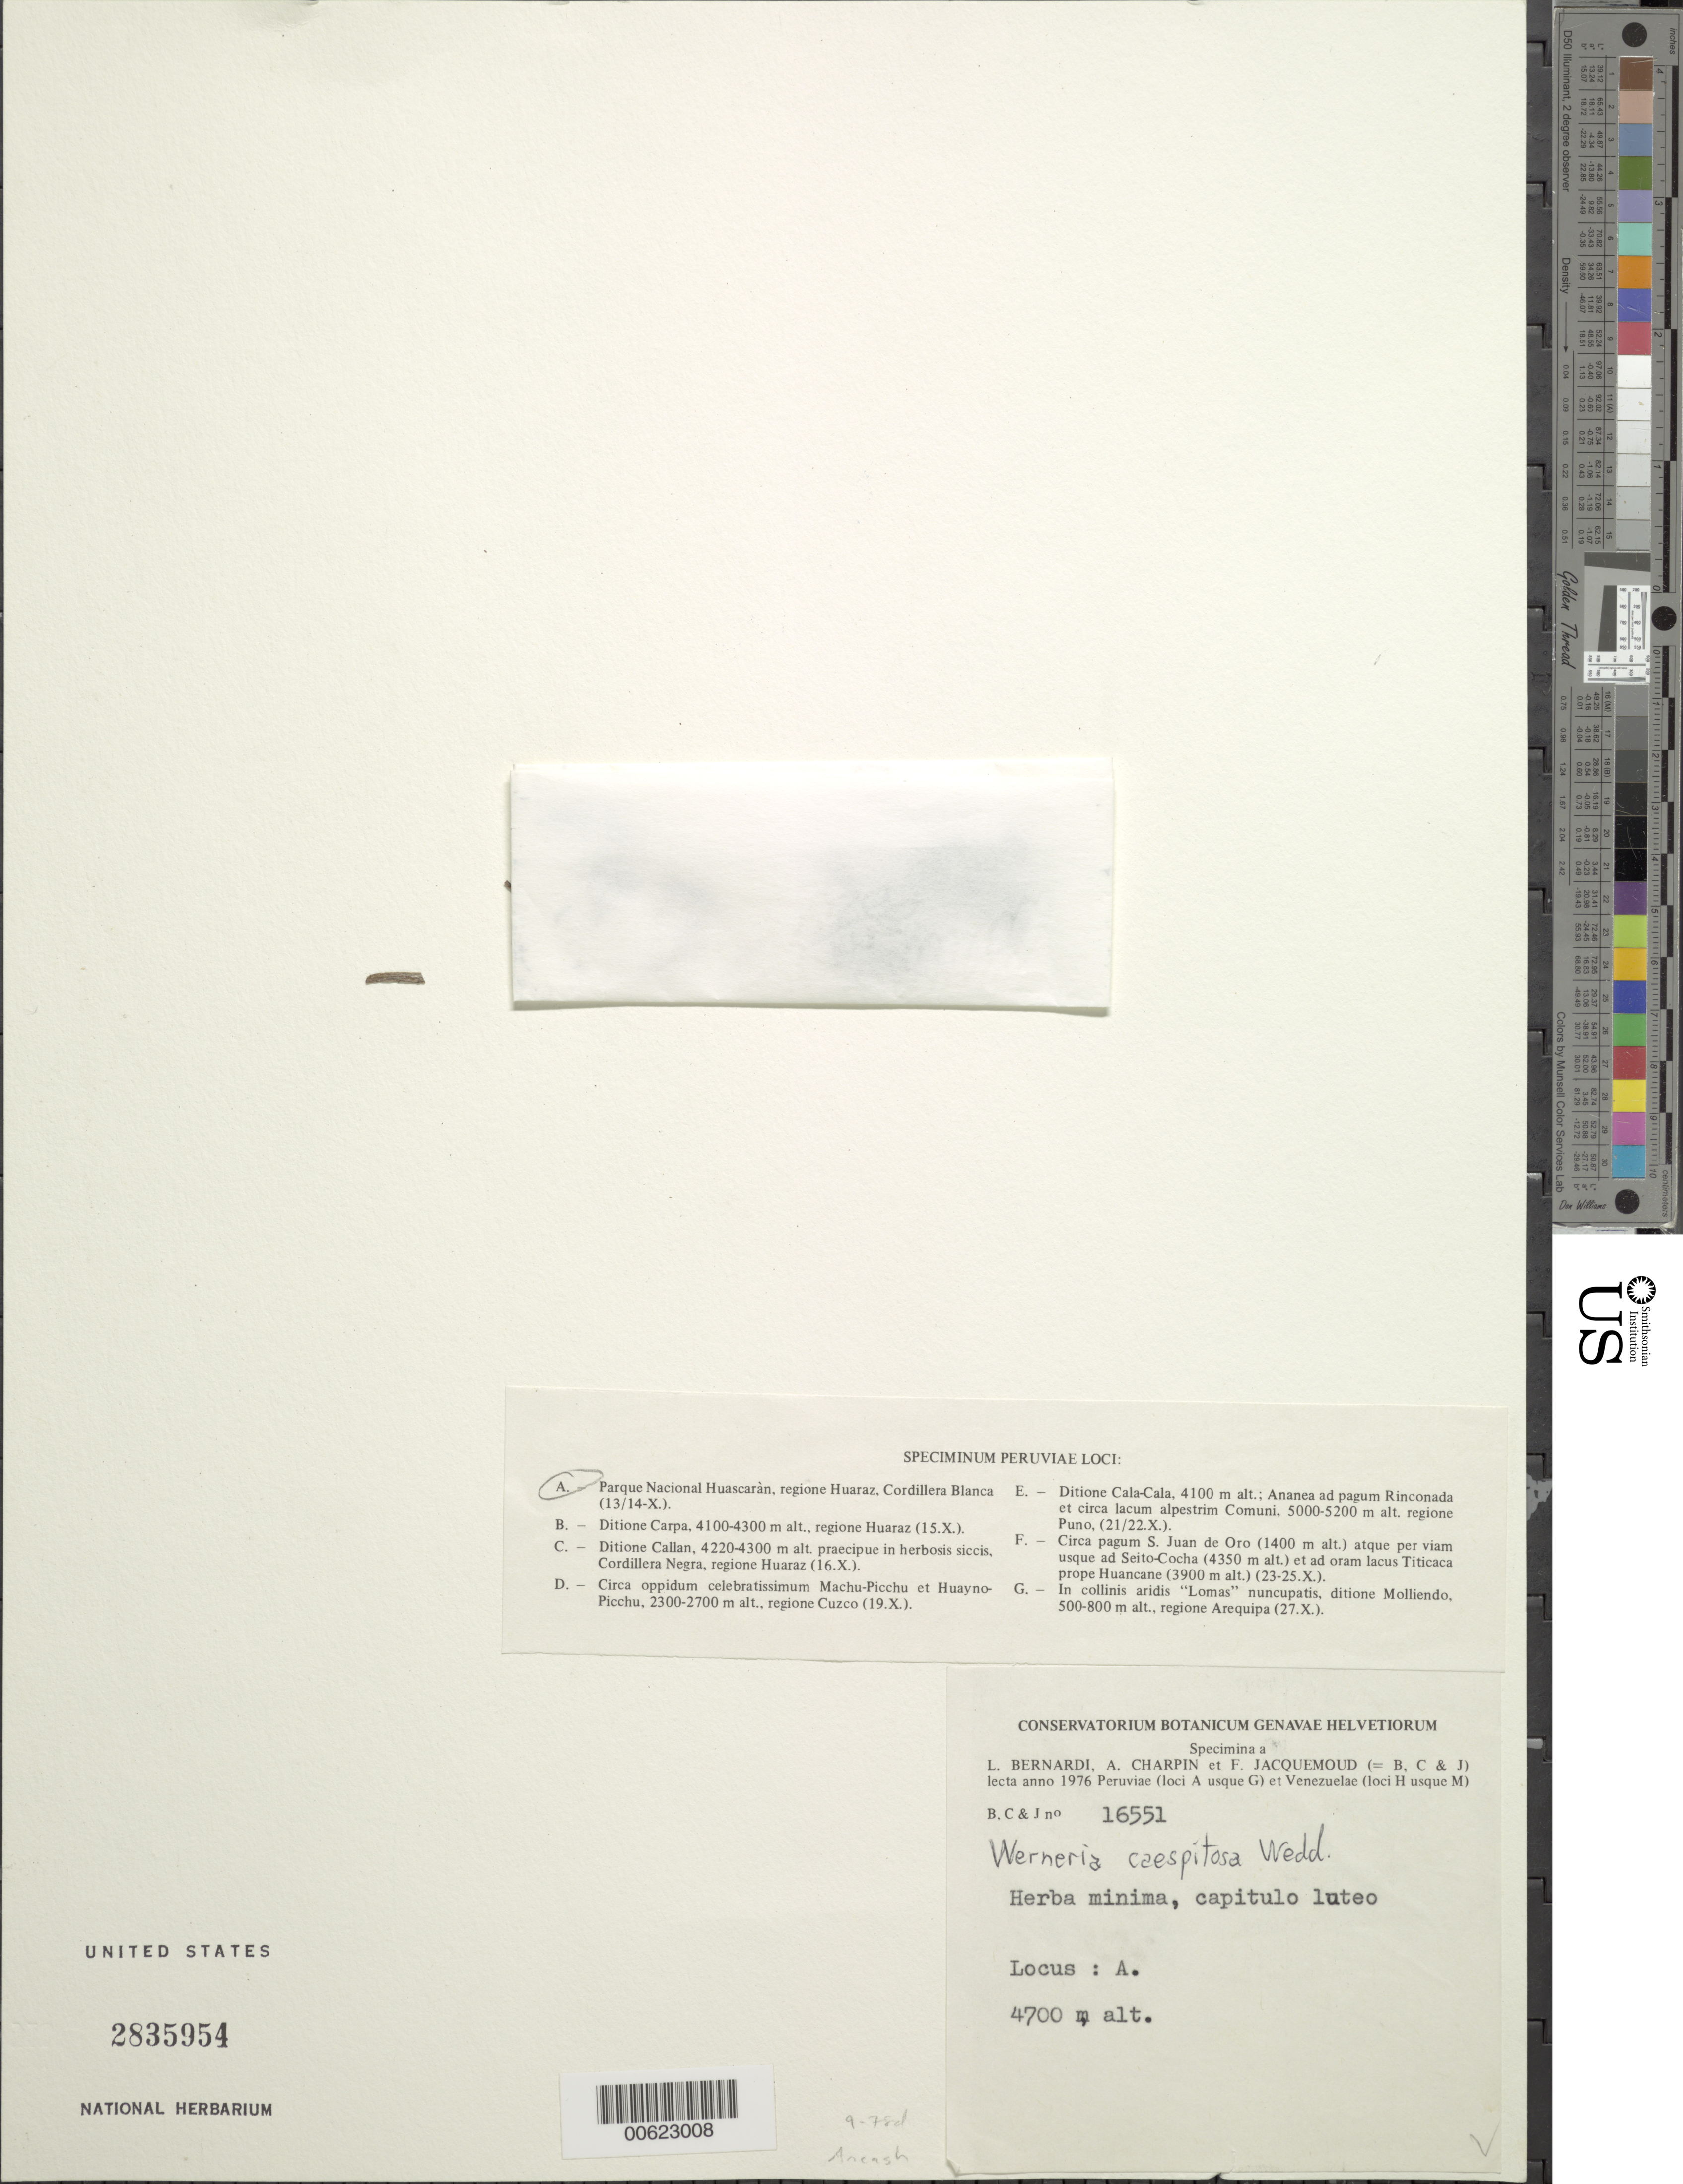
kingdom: Plantae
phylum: Tracheophyta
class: Magnoliopsida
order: Asterales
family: Asteraceae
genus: Werneria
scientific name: Werneria nubigena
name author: Kunth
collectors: L. Bernardi, A. Charpin & F. Jacquemoud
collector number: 16551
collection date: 1976-10-13/1976-10-14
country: Peru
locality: Parque Nacional Huascaran, regione Huaraz, Cordillera Blanca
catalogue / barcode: US 2835954